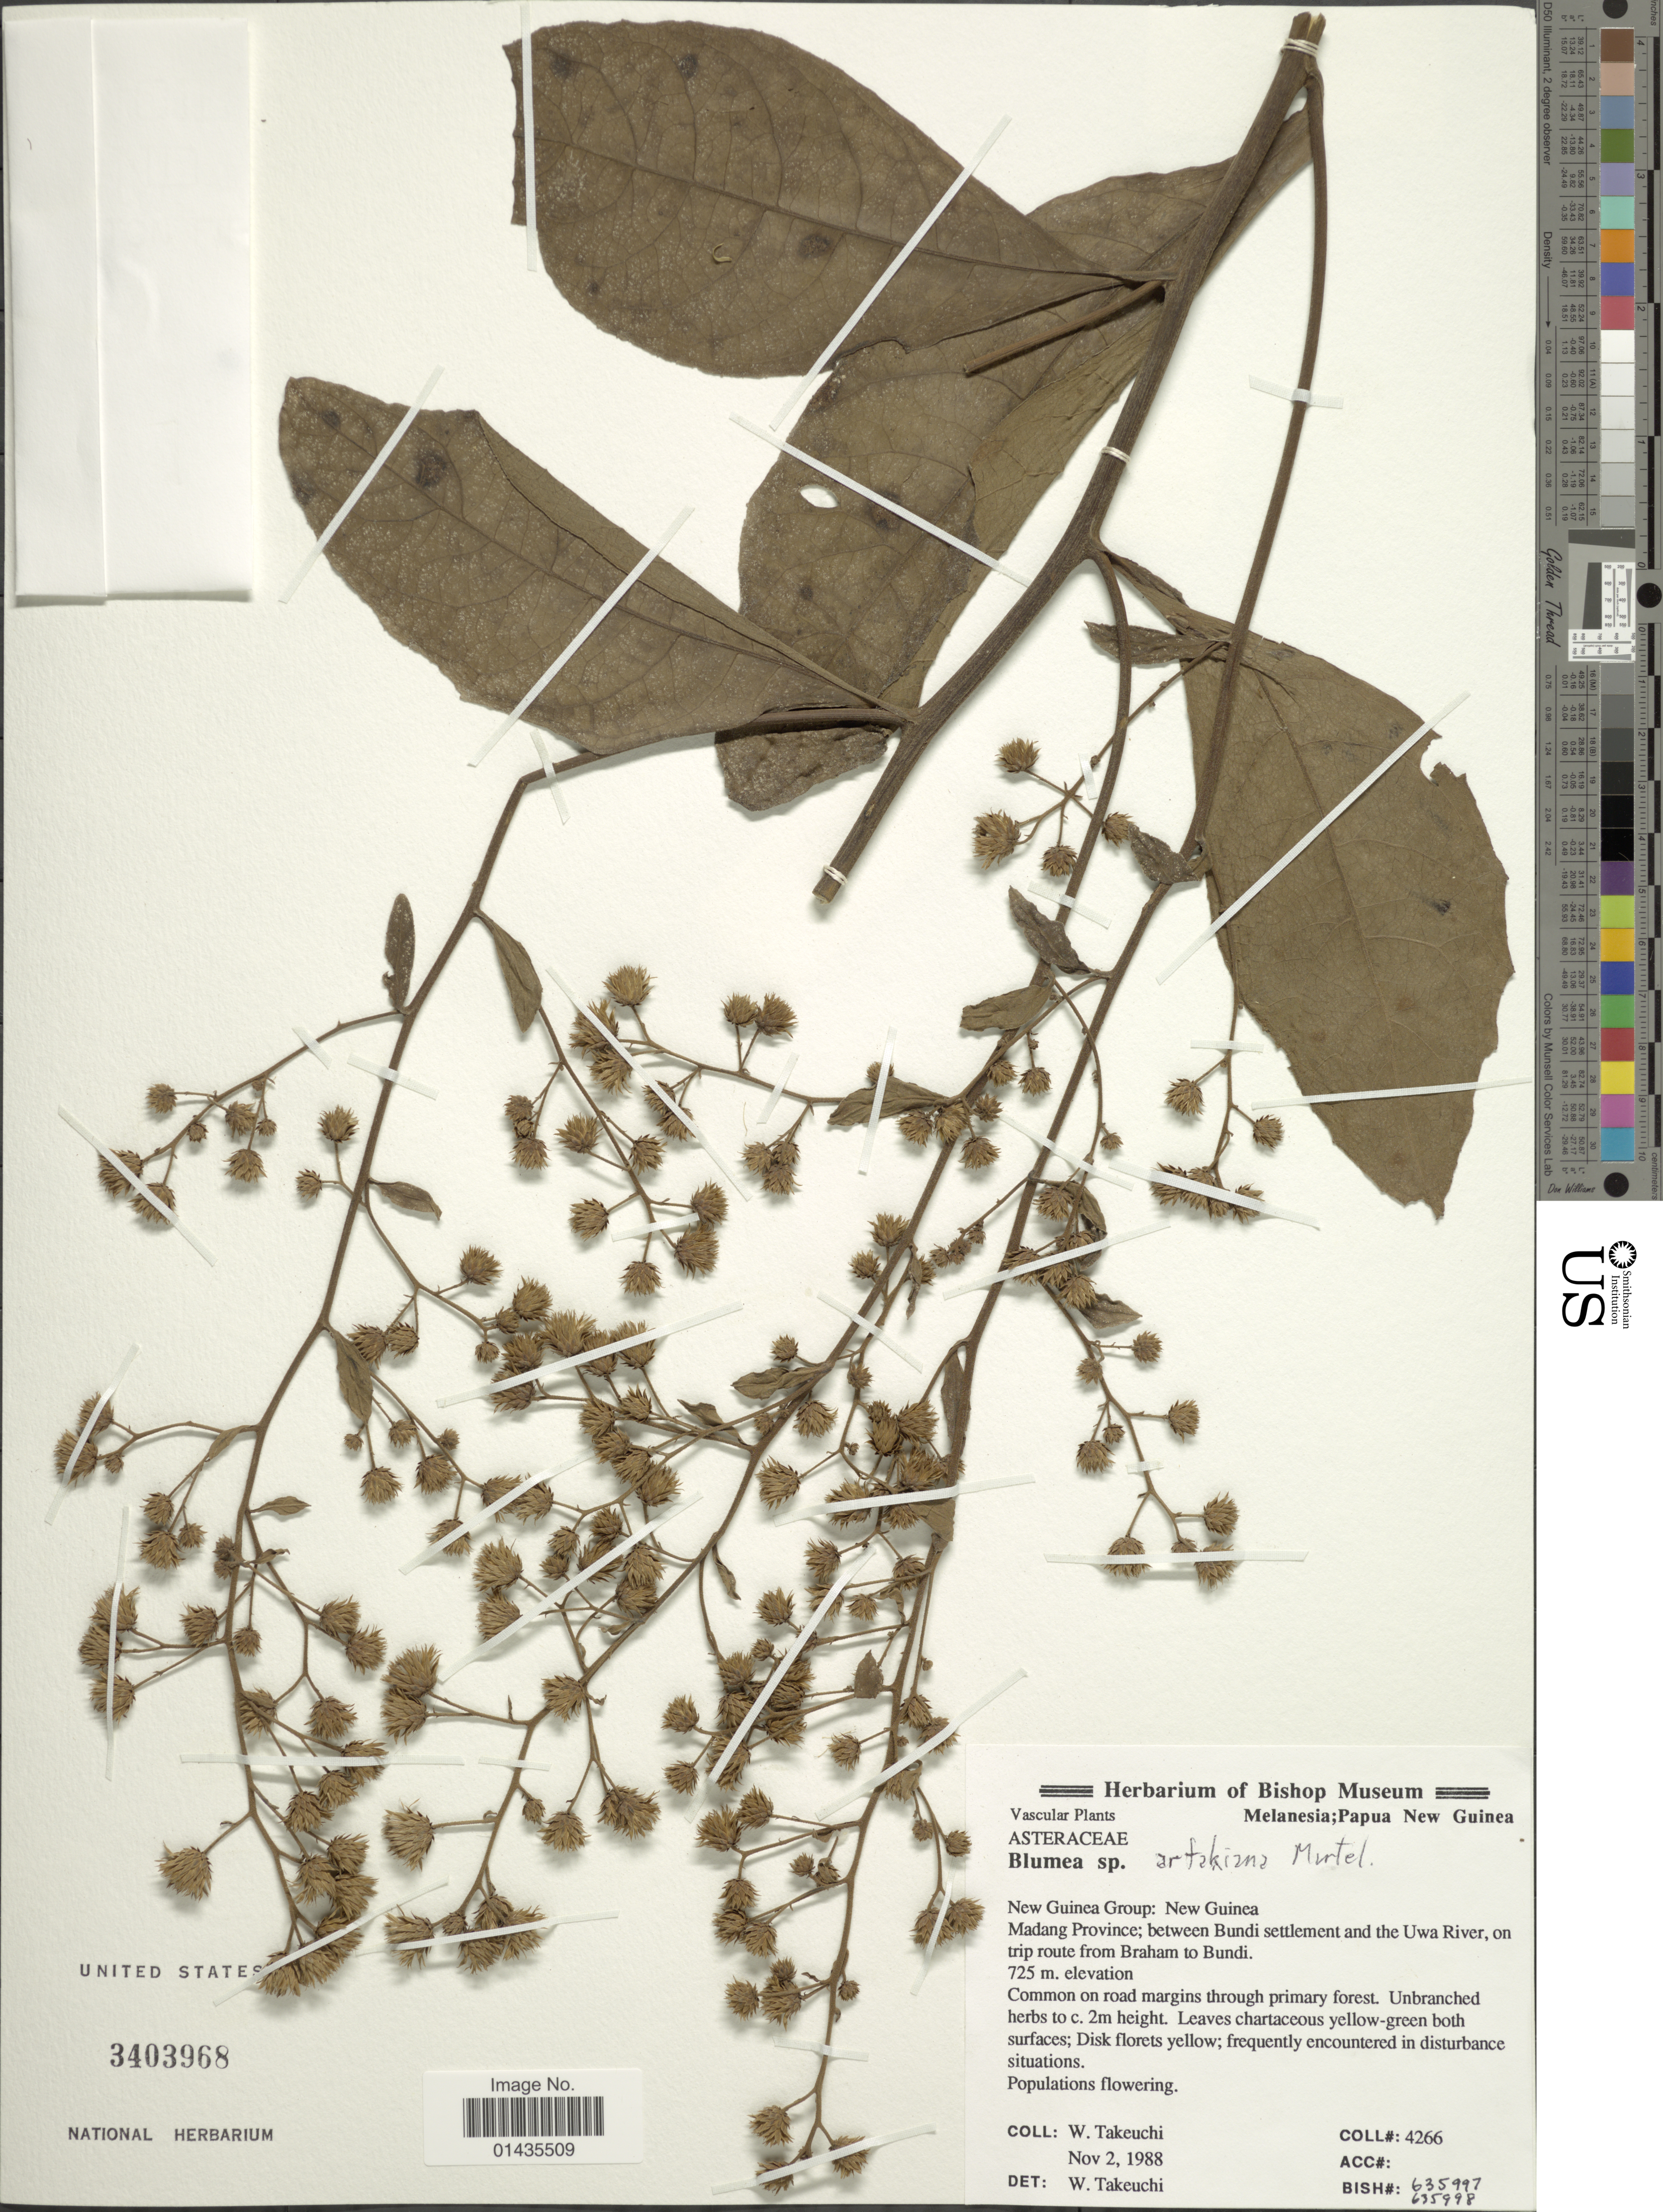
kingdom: Plantae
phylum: Tracheophyta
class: Magnoliopsida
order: Asterales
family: Asteraceae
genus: Blumea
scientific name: Blumea arfakiana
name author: Mart.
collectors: W. Takeuchi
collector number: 4266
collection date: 1988-11-02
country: Papua New Guinea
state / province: Madang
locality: Melanesia, New Guinea Group, New Guinea, between Bundi settlement and the Uwa River on trip route from Braham to Bundi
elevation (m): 725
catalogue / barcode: US 3403968